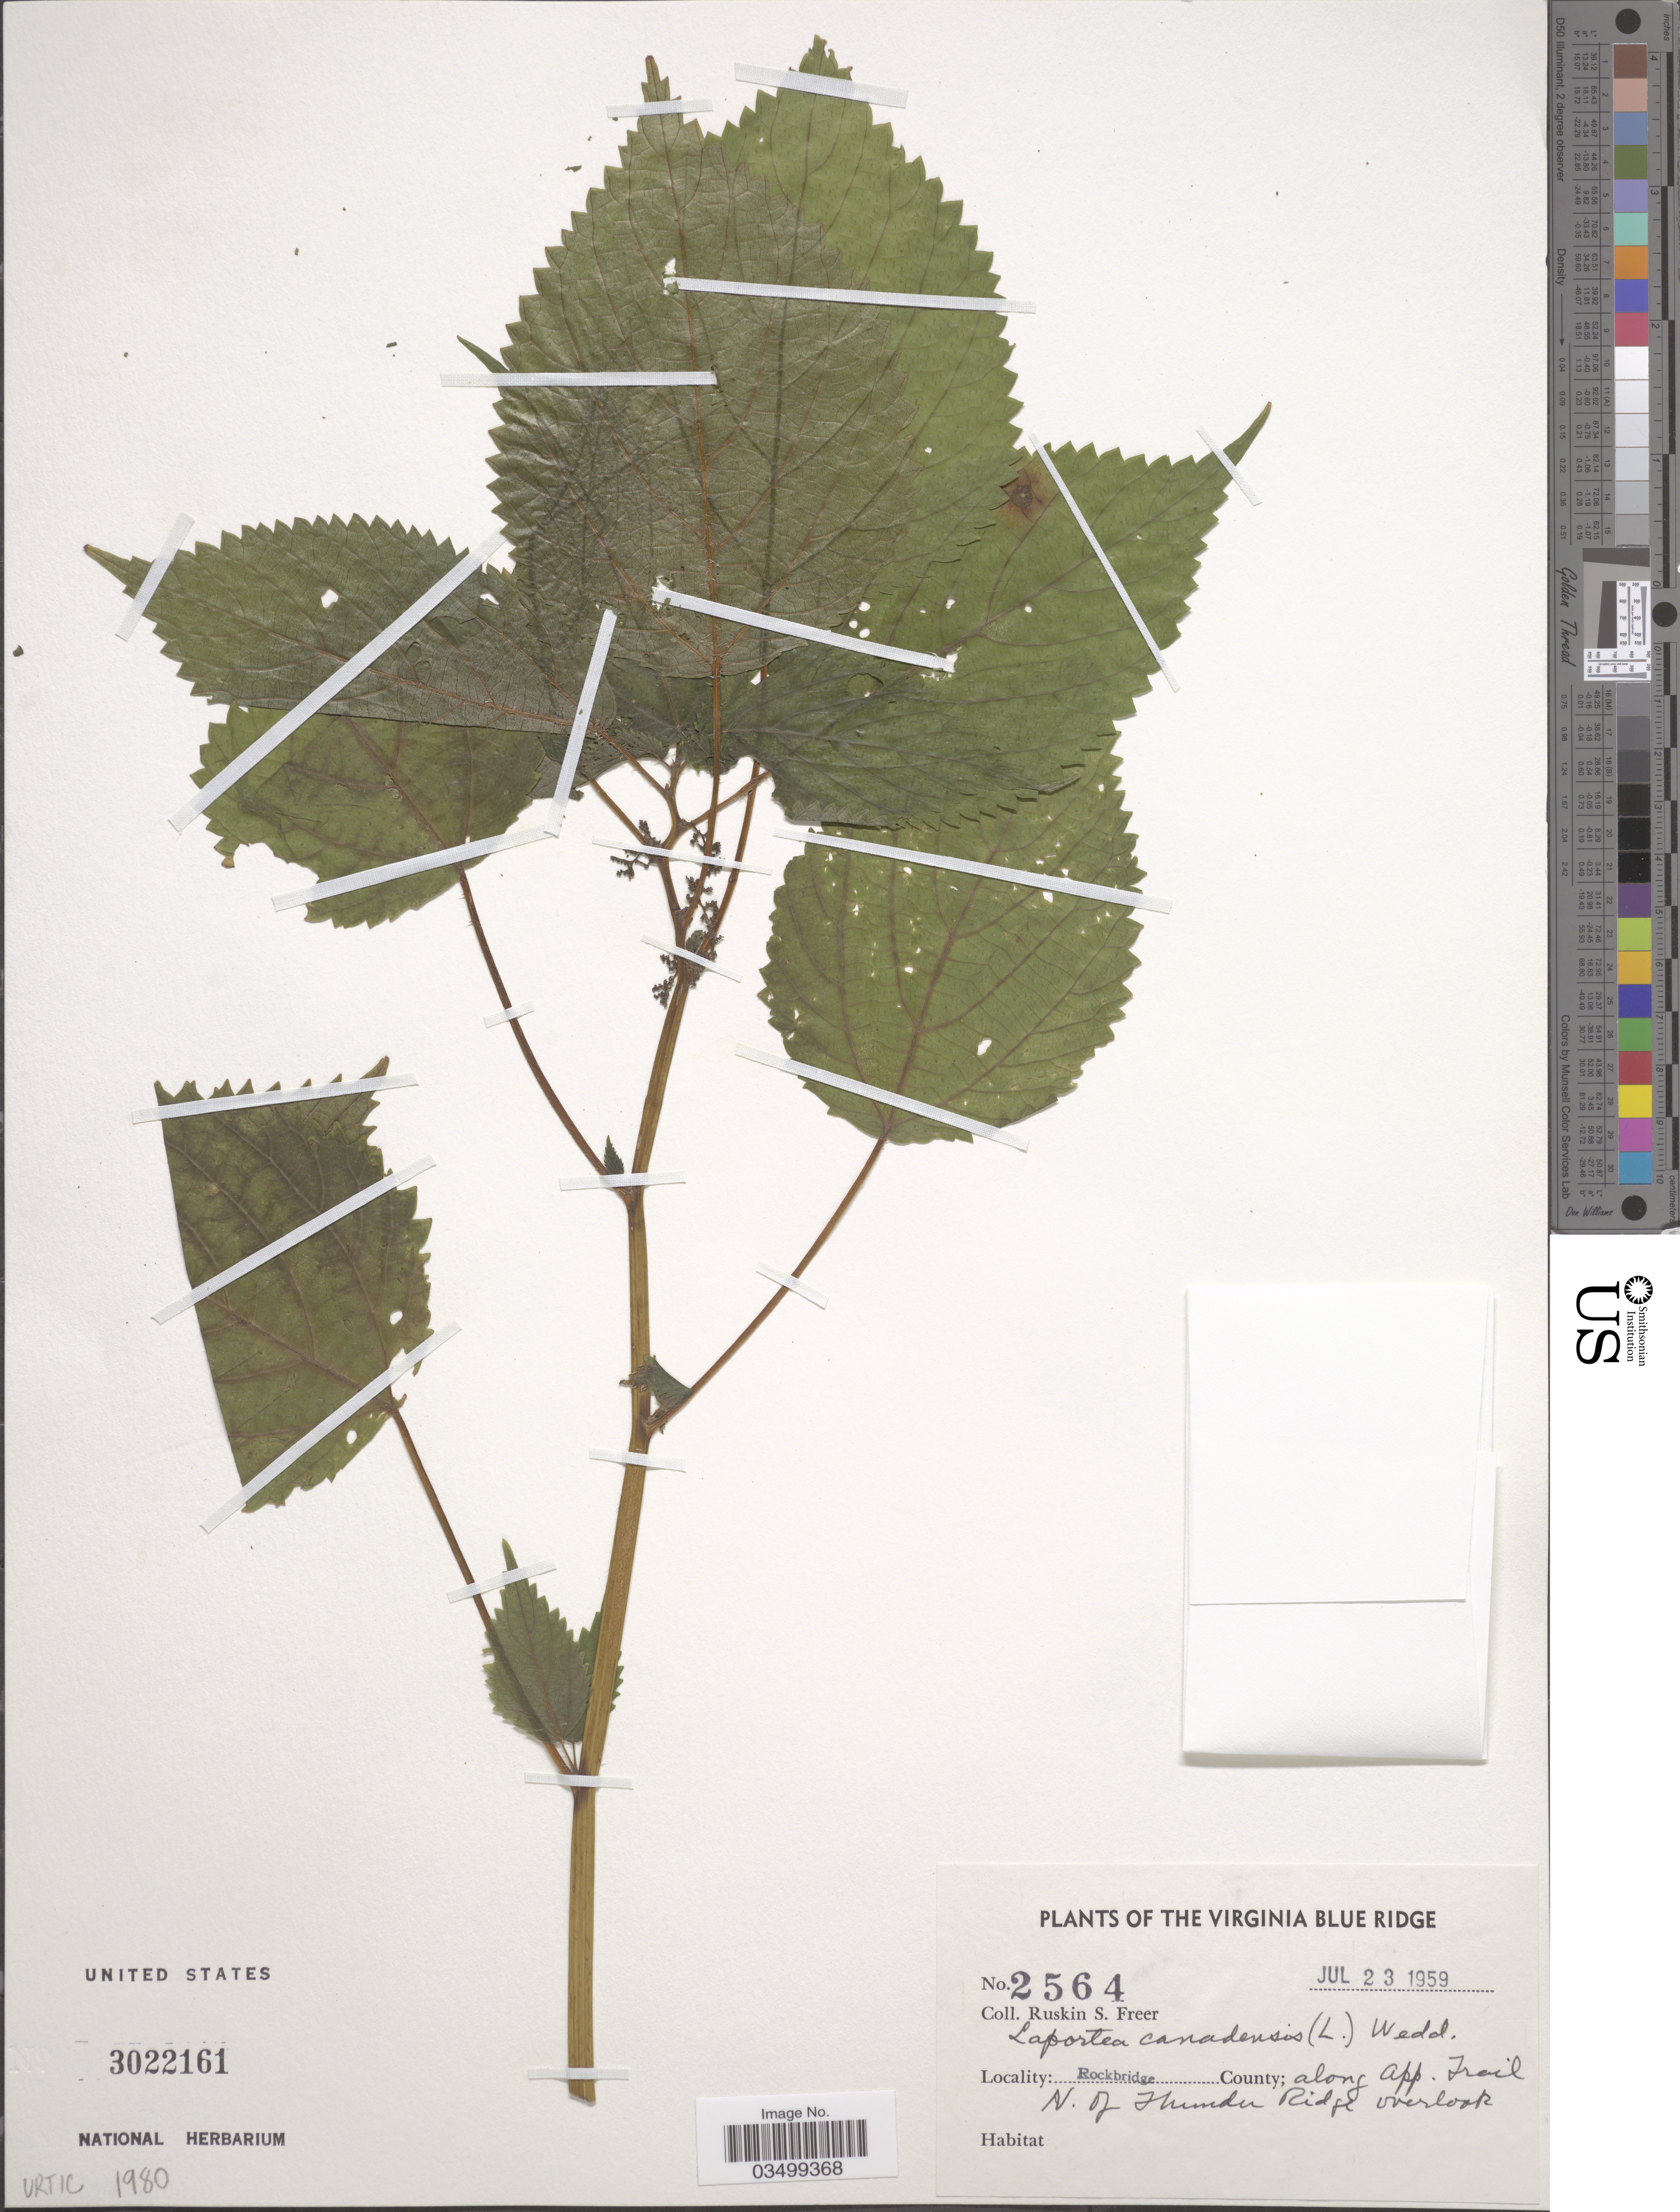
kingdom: Plantae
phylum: Tracheophyta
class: Magnoliopsida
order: Rosales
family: Urticaceae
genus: Laportea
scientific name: Laportea canadensis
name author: (L.) Wedd.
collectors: R. Freer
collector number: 2564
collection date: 1959-07-23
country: United States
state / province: Virginia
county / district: Rockbridge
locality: Virginia Blue Ridge. Rockbridge County; along App. Trail N. of Thunder Ridge overlook.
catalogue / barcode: US 3022161